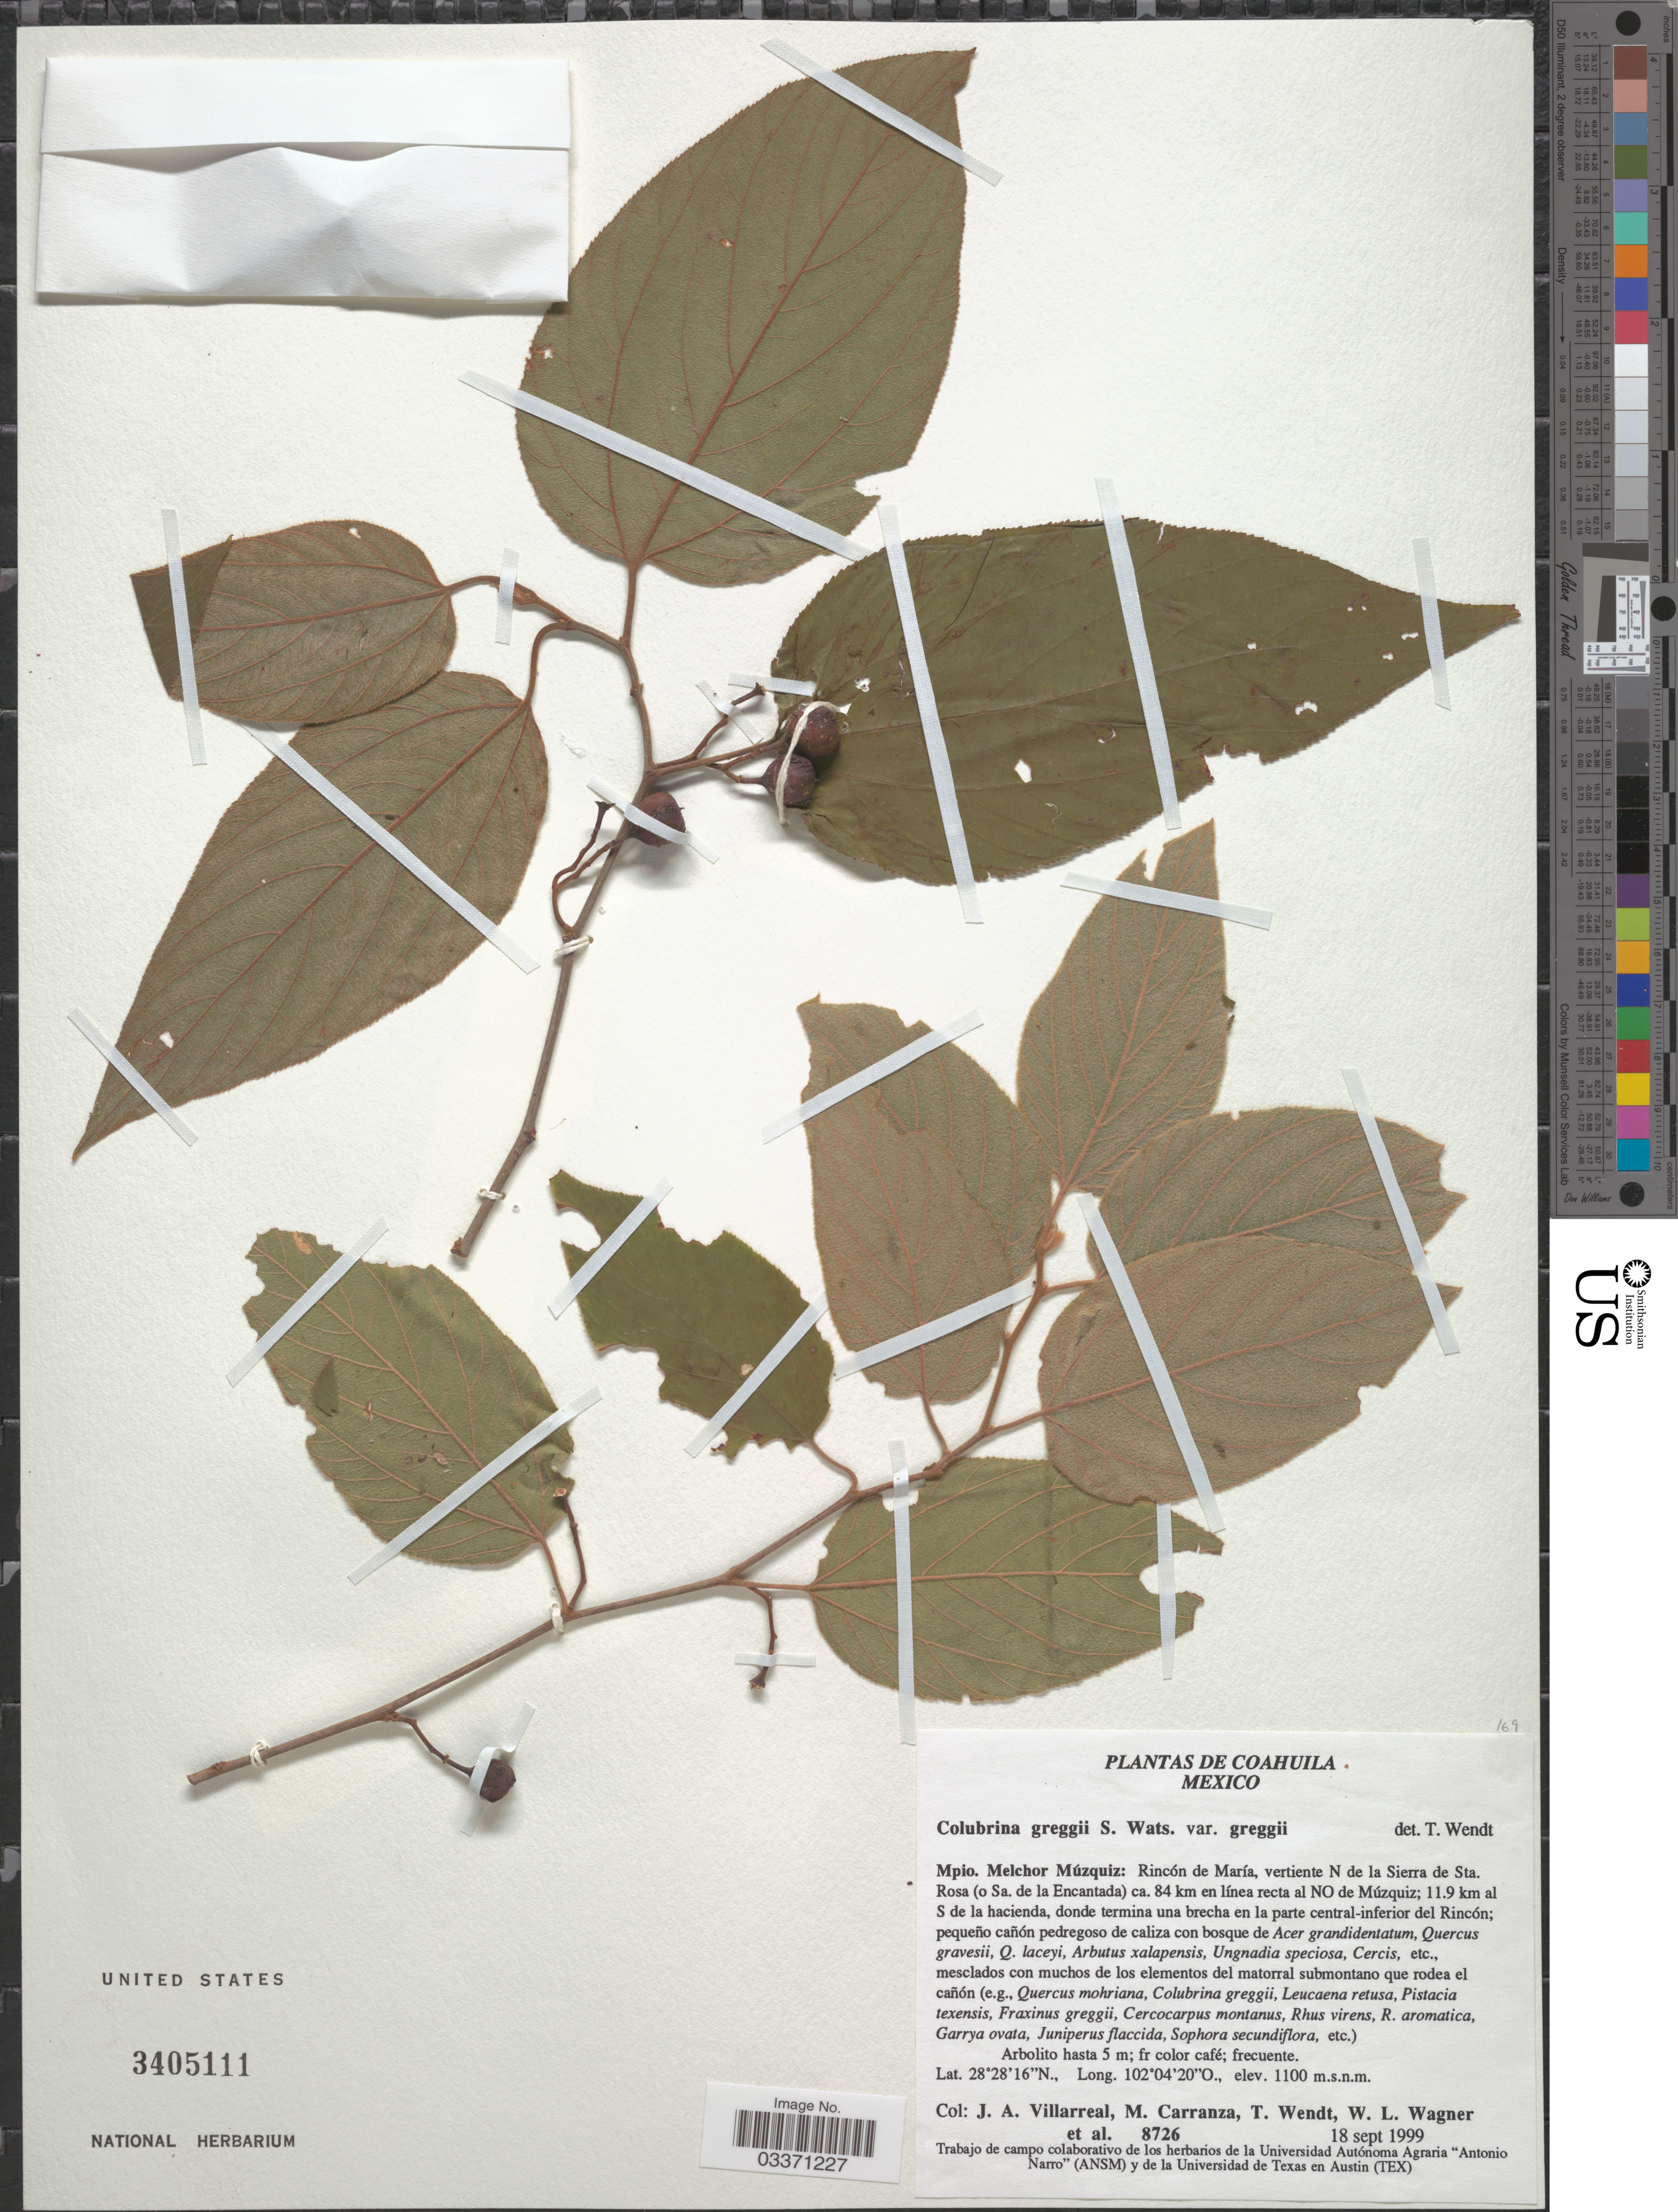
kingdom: Plantae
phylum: Tracheophyta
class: Magnoliopsida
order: Rosales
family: Rhamnaceae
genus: Colubrina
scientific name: Colubrina greggii var. greggii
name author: S. Watson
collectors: J. Villarreal, M. Carranza, T. L. Wendt, W. L. Wagner & et al.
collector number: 8726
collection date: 1999-09-18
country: Mexico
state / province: Coahuila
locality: Mpio. Melchor Múzquiz: Rincón de María, vertiente N de la Sierra de Sta. Rosa (o Sa. de la Encantada) ca. 84 km en línea recta al NO de Múzquiz; 11.9 km al S de la hacienda, donde termina una brecha en la parte central-inferior del Rincón.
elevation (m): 1100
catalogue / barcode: US 3405111